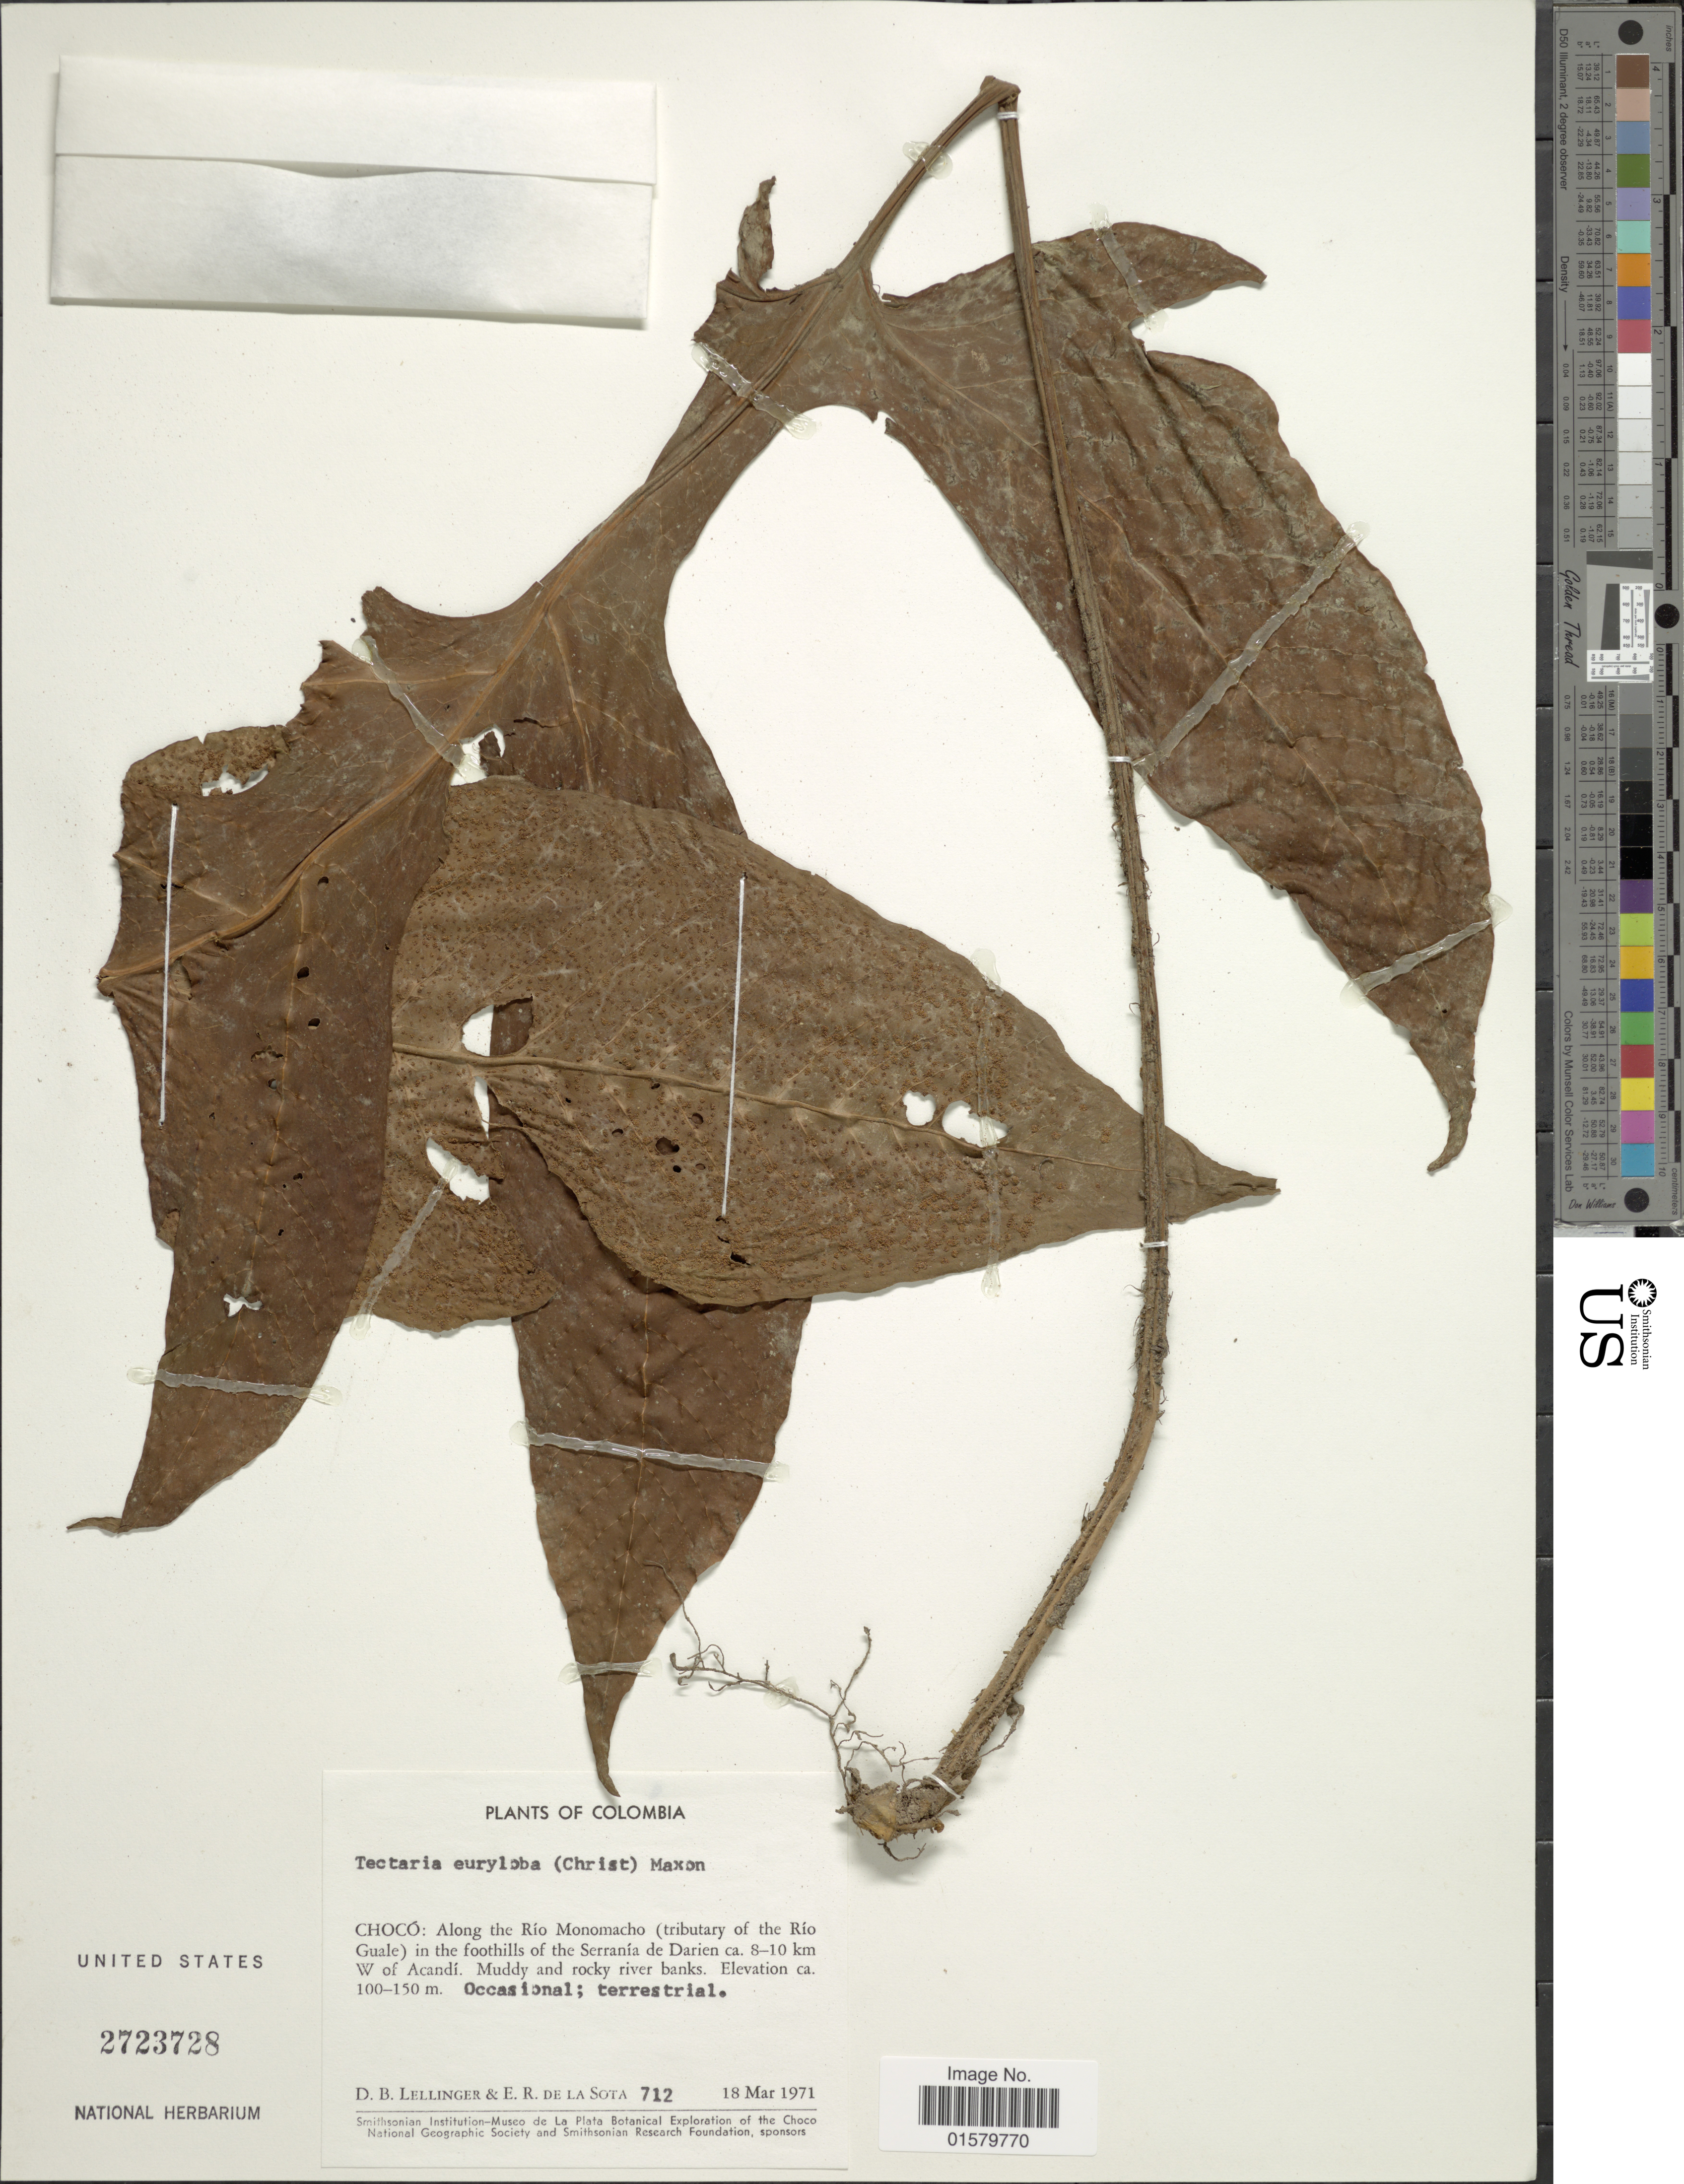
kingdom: Plantae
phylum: Tracheophyta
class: Polypodiopsida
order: Polypodiales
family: Tectariaceae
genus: Tectaria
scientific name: Tectaria nicotianifolia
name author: (Baker) C. Chr.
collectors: D. B. Lellinger & E. R. de la Sota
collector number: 712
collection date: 1971-03-18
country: Colombia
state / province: Chocó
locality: Along the Rio Monomacho (tributary of the Rio Guale) in the foothills of the Serrania de Darien ca. 8-10 km W of Acandy. Muddy and rocky river banks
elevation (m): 100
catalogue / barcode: US 2723728